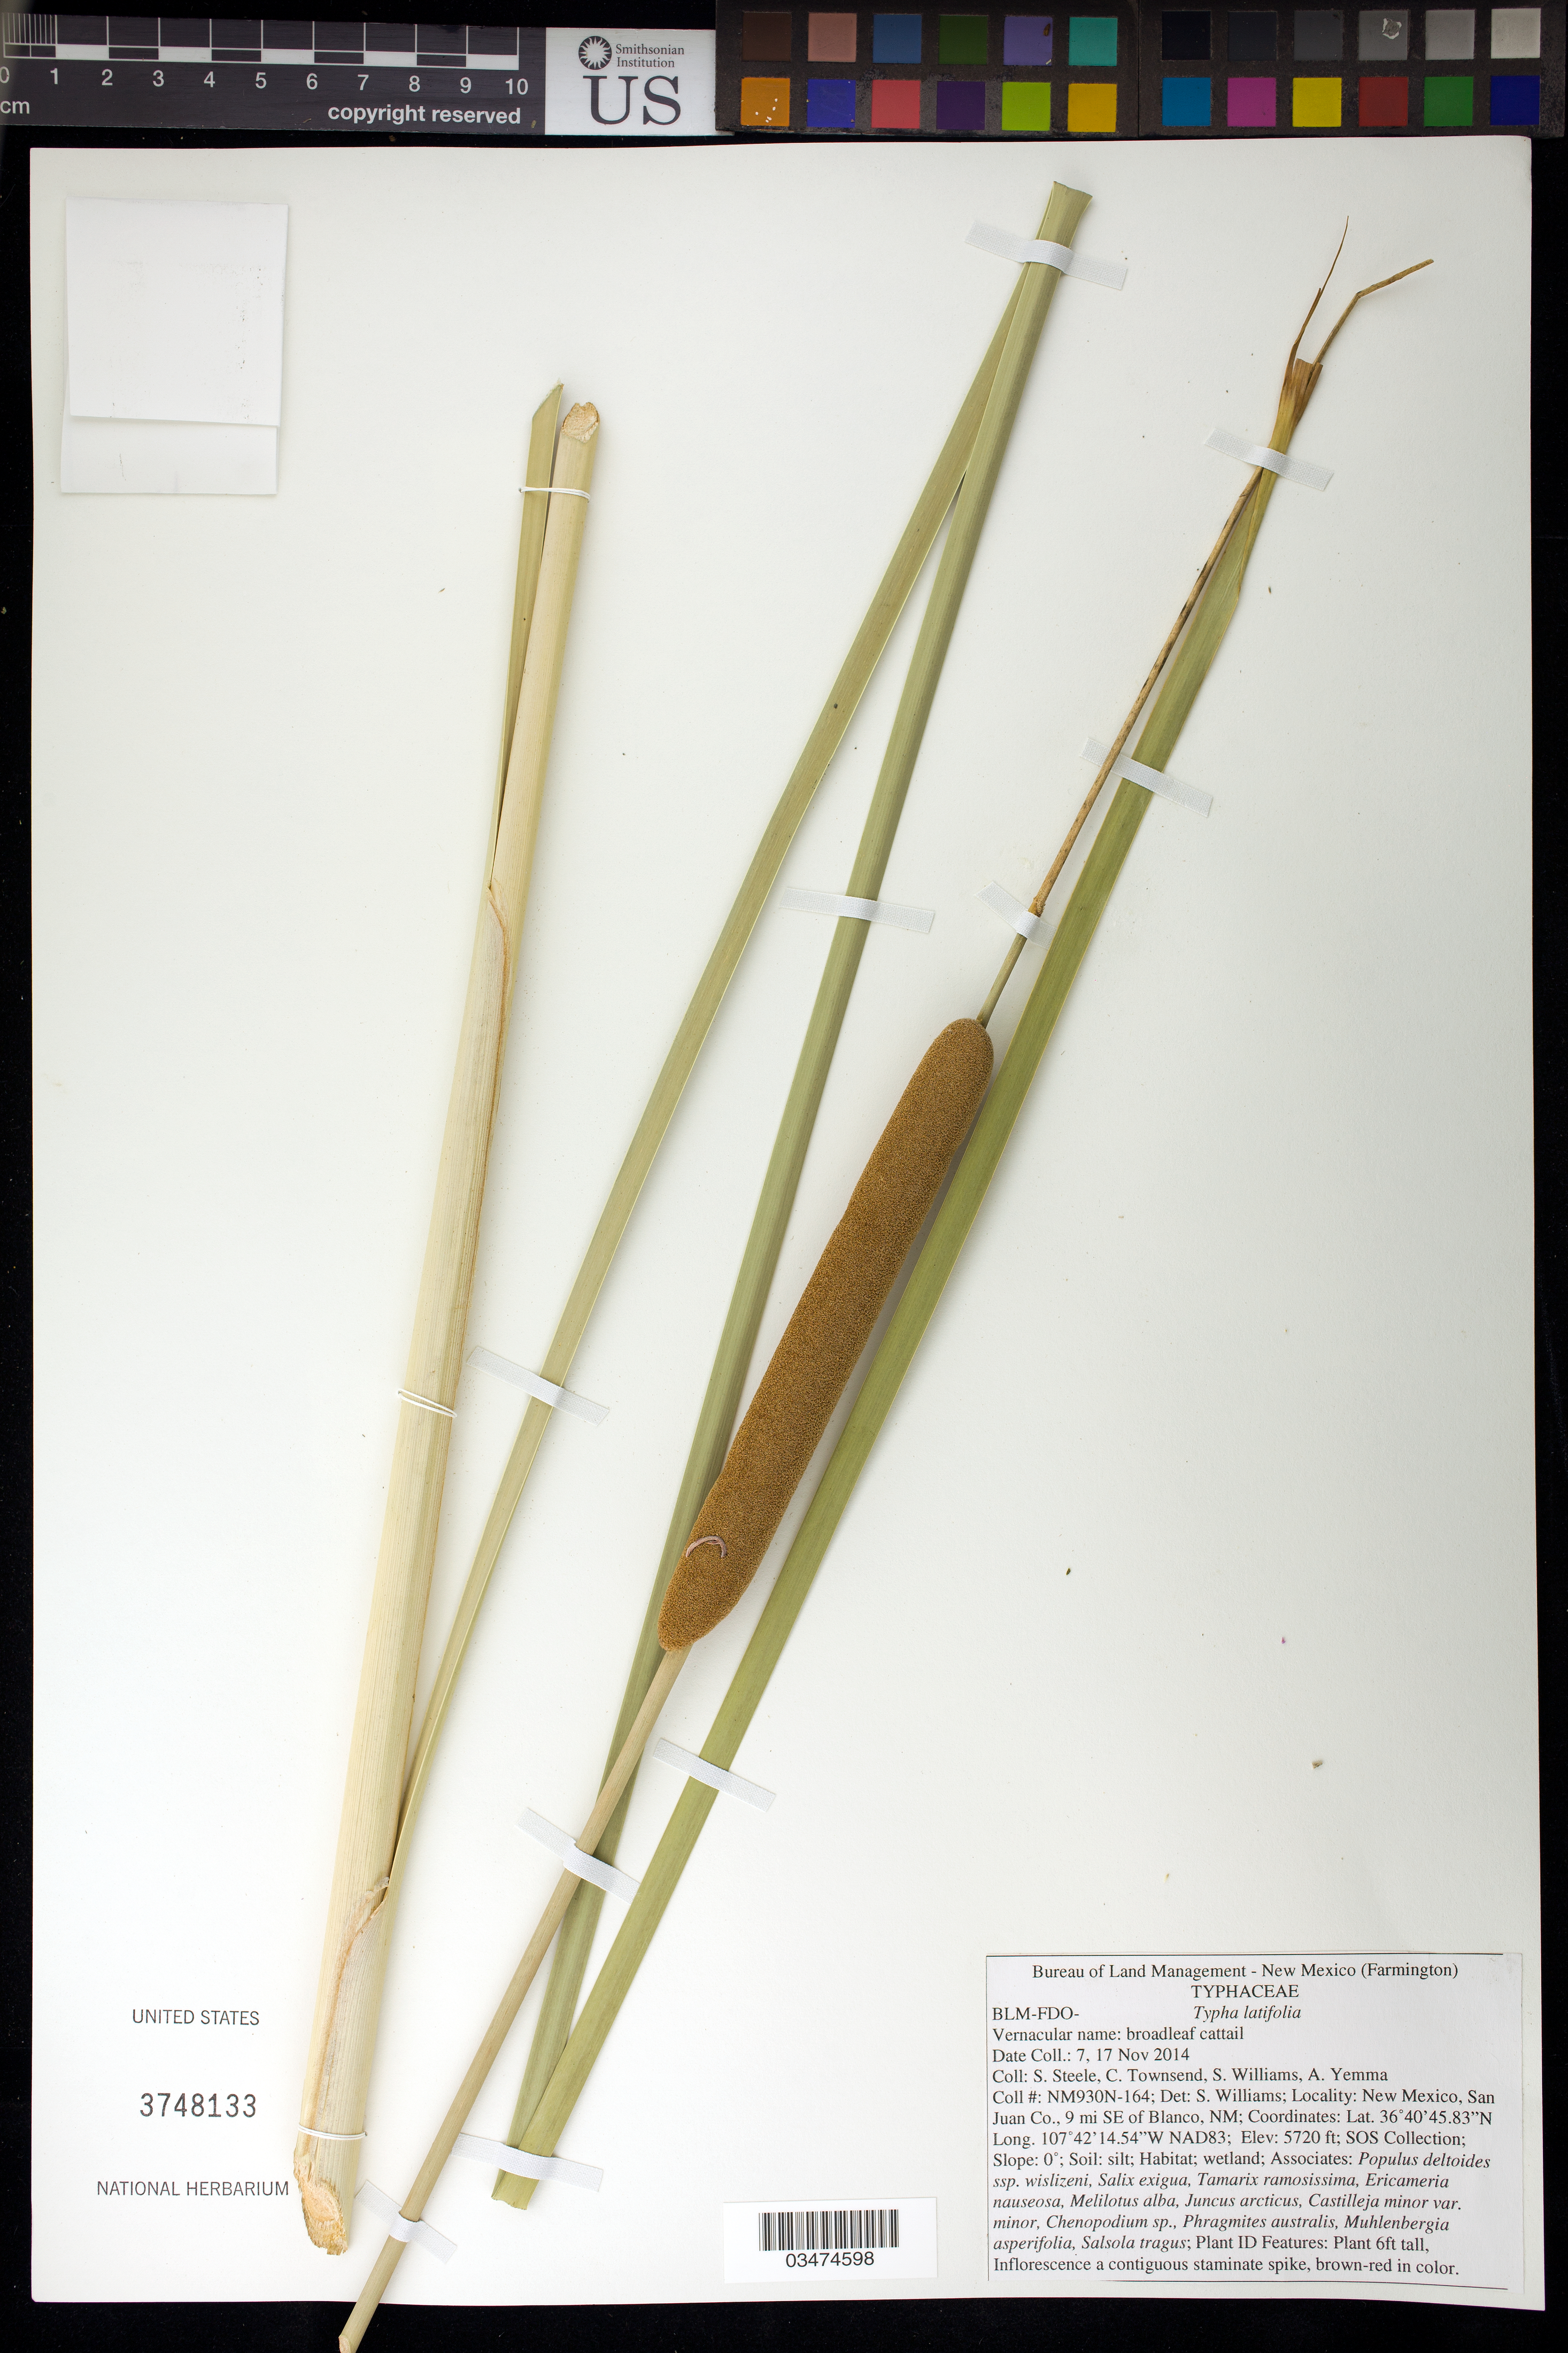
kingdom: Plantae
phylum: Tracheophyta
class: Liliopsida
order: Poales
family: Typhaceae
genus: Typha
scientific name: Typha latifolia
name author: L.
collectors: S. Steele, C. Townsend, S. Williams & A. Yemma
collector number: NM930N-164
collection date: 2014-11-07,2014-11-17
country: United States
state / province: New Mexico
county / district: San Juan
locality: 9 mi. SE of Blanco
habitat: Silt. Wetland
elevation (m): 1743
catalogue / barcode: US 3748133